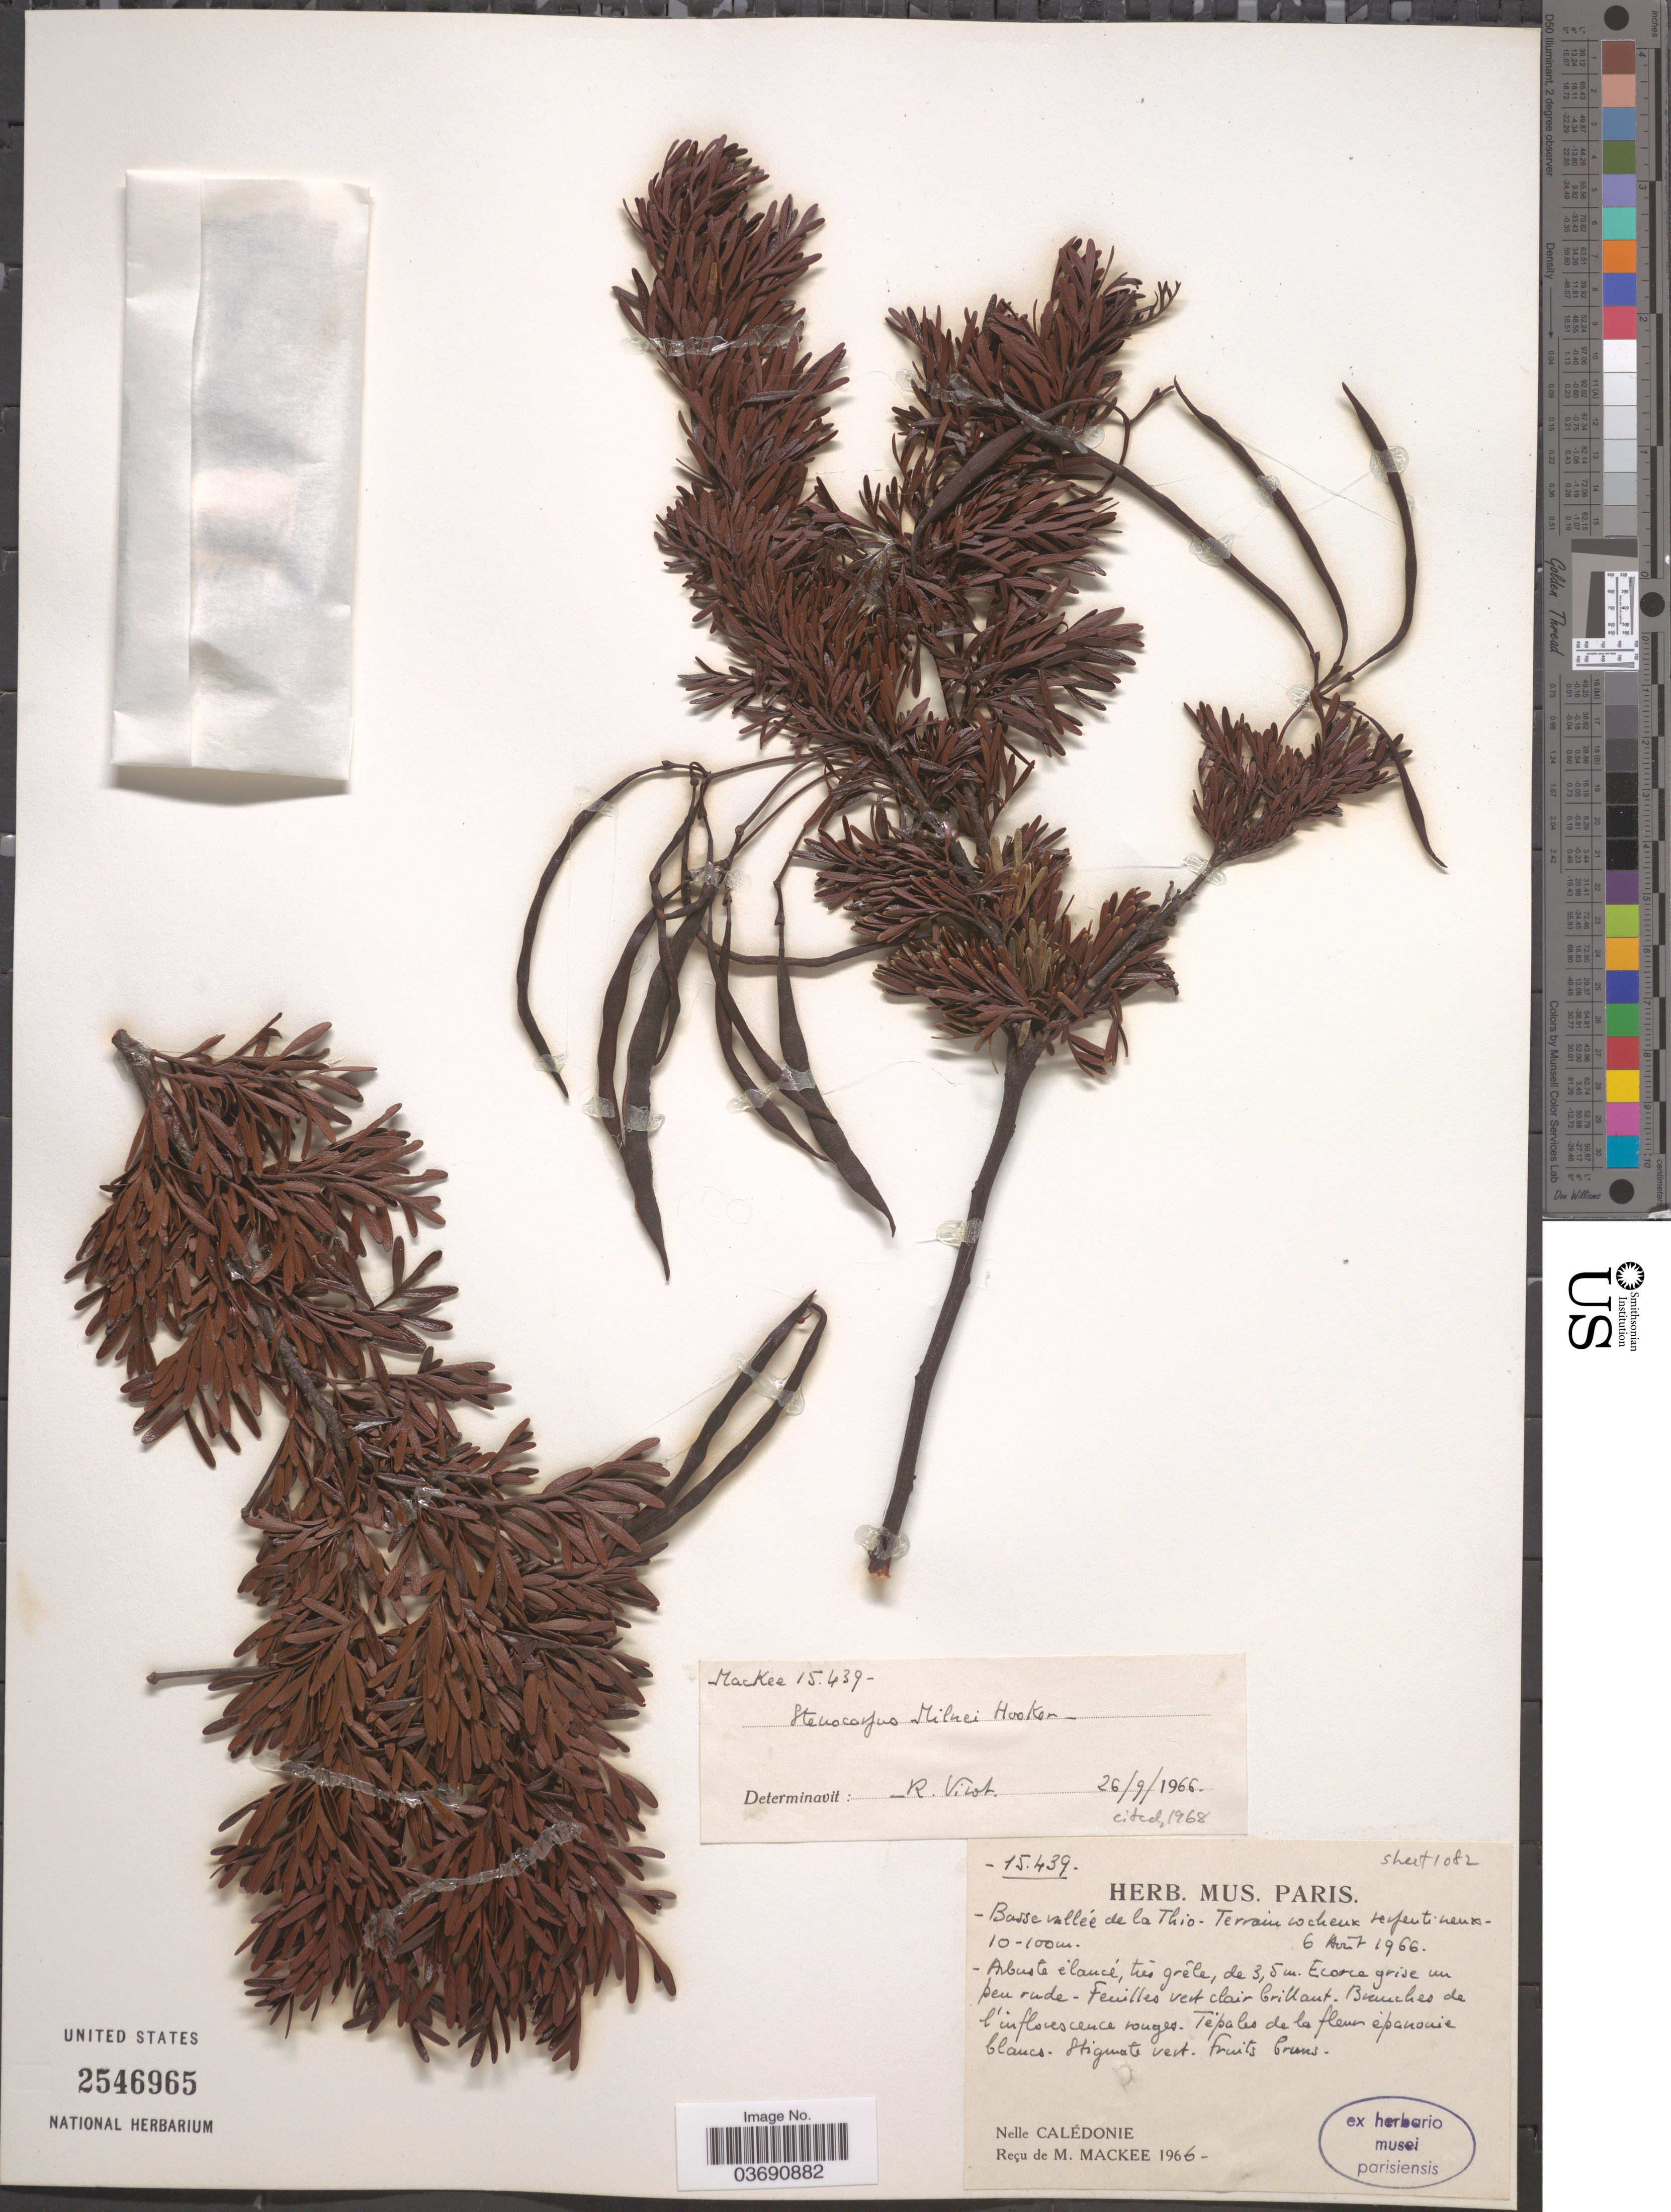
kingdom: Plantae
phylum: Tracheophyta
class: Magnoliopsida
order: Proteales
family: Proteaceae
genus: Stenocarpus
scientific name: Stenocarpus milnei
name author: Hook.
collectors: M. Mackee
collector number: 15439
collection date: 1966-08-06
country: New Caledonia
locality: Basse valleé de la Thio - Terrain rocheux serpentineux.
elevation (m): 10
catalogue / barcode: US 2546965